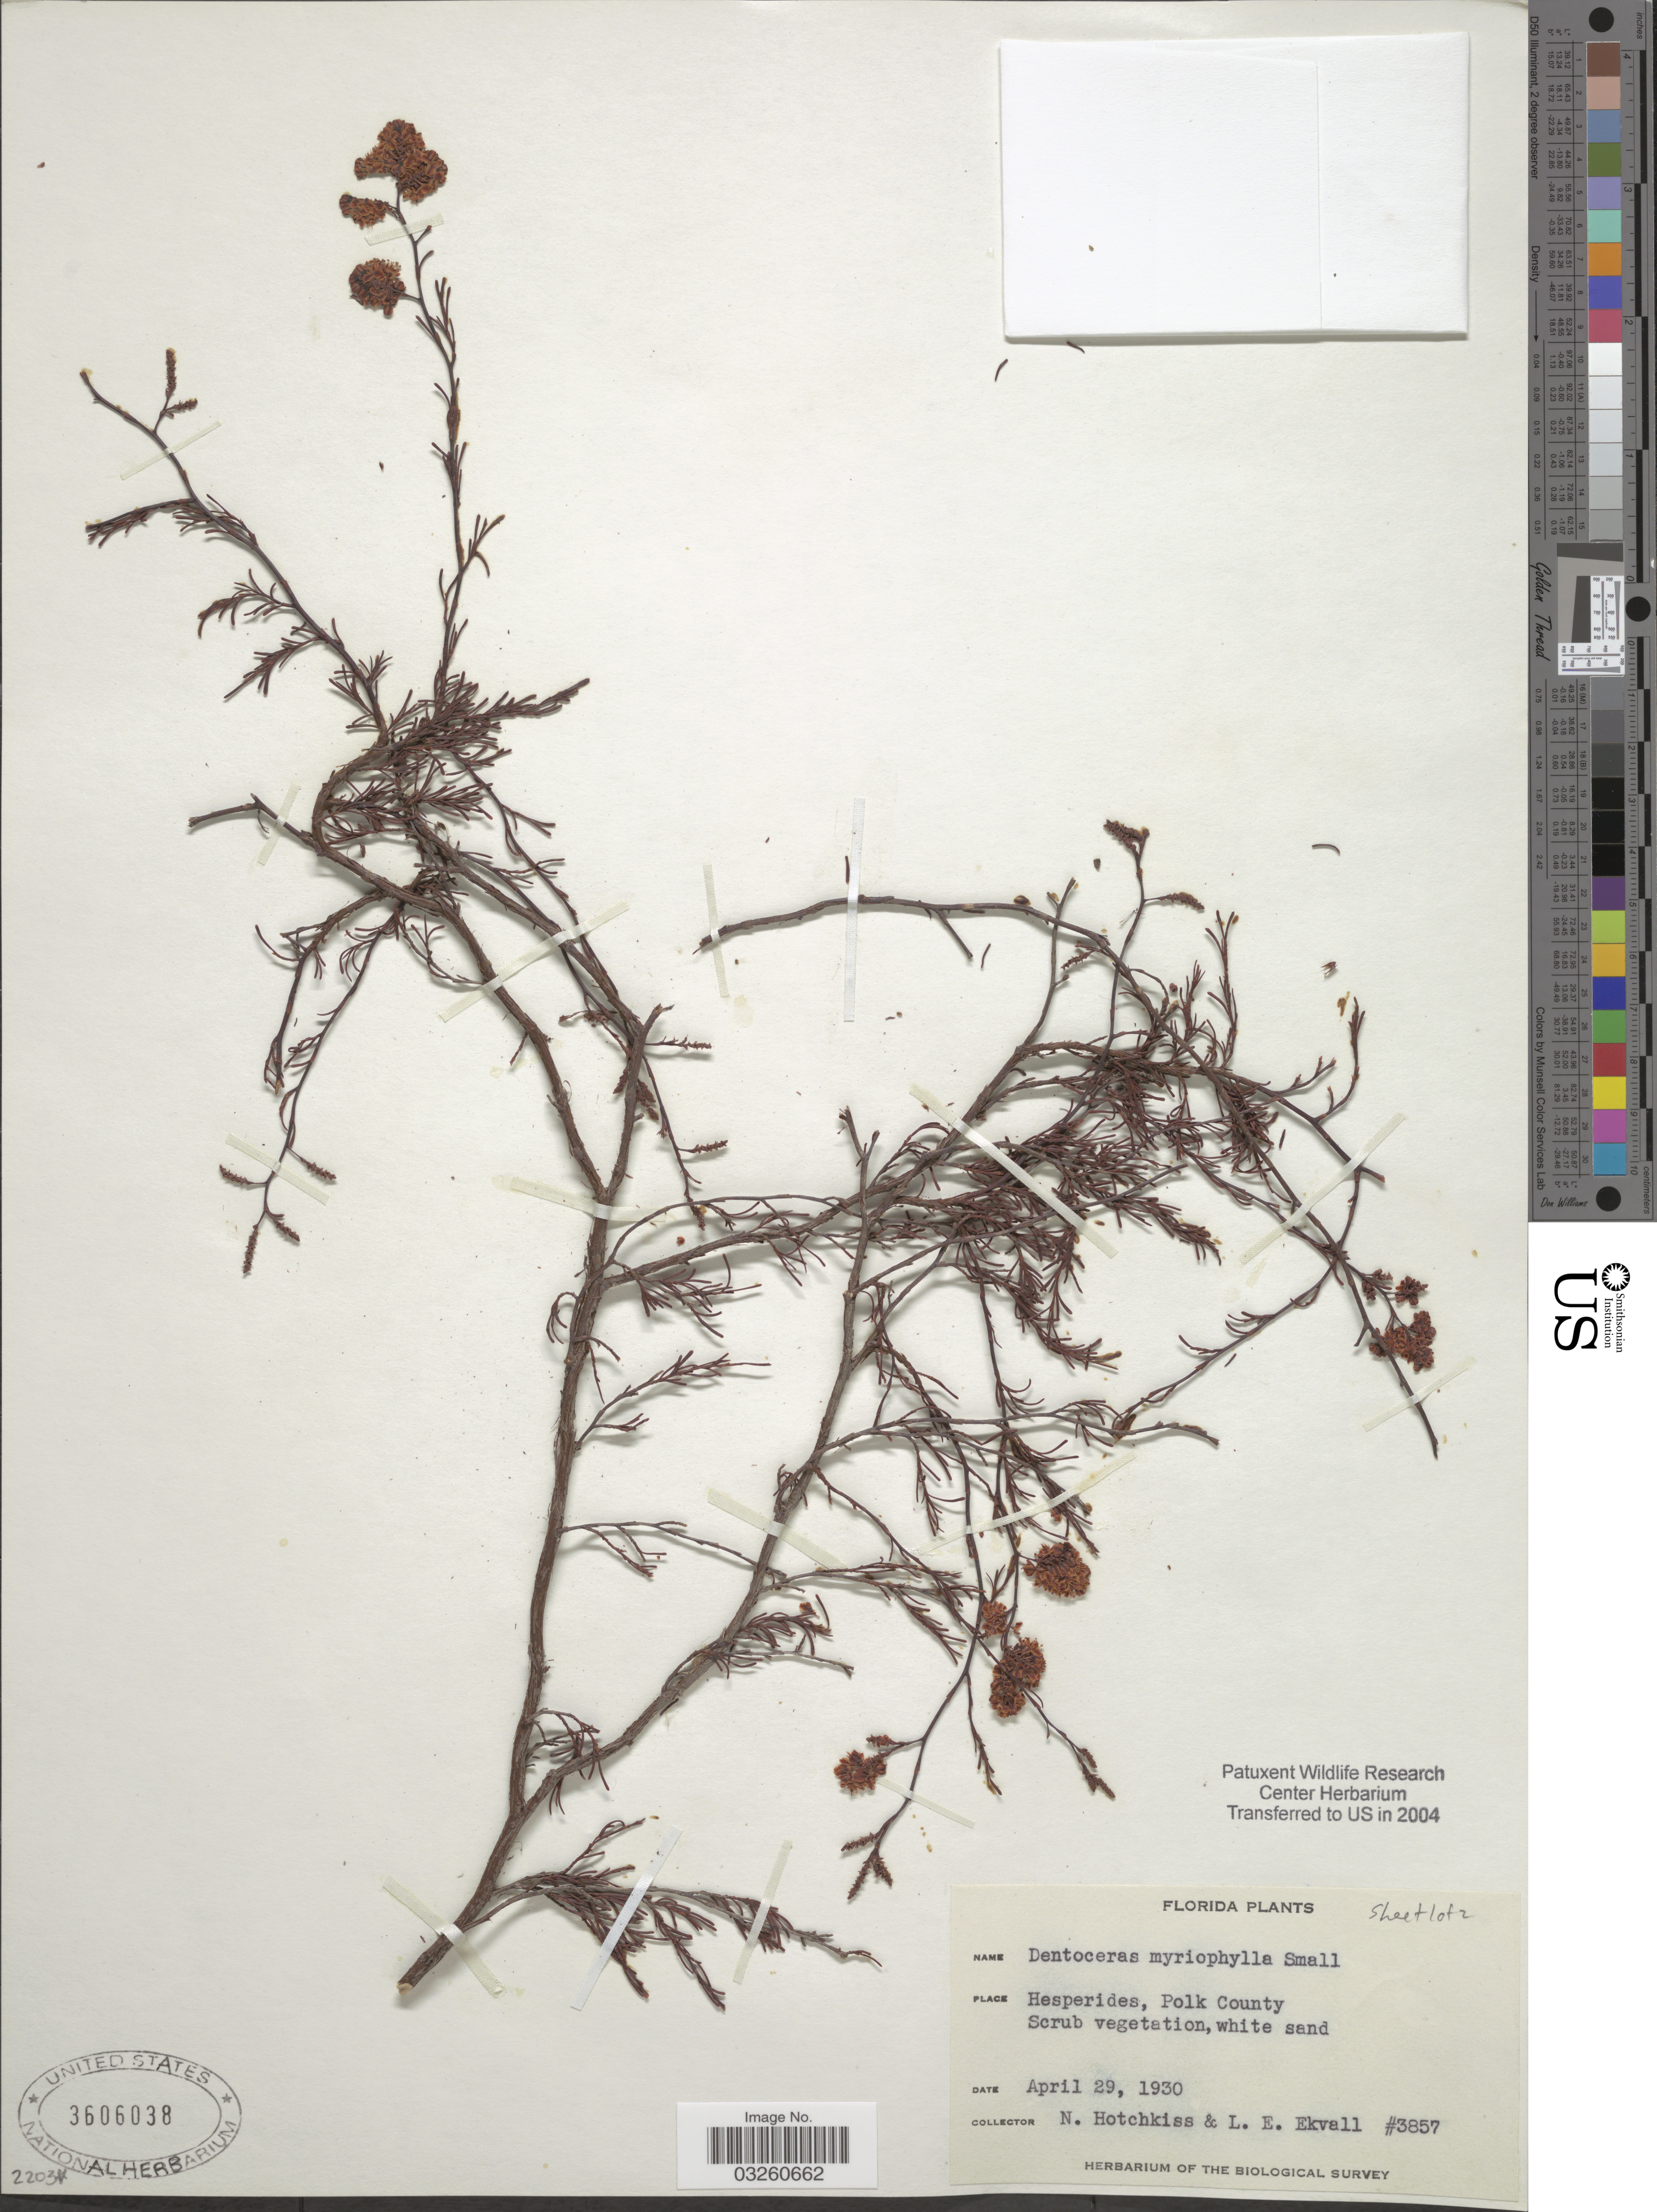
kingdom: Plantae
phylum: Tracheophyta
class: Magnoliopsida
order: Caryophyllales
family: Polygonaceae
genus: Polygonella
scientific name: Polygonella myriophylla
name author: (Small) Horton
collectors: N. Hotchkiss & L. Ekvall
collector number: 3857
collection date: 1930-04-29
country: United States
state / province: Florida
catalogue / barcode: US 3606038